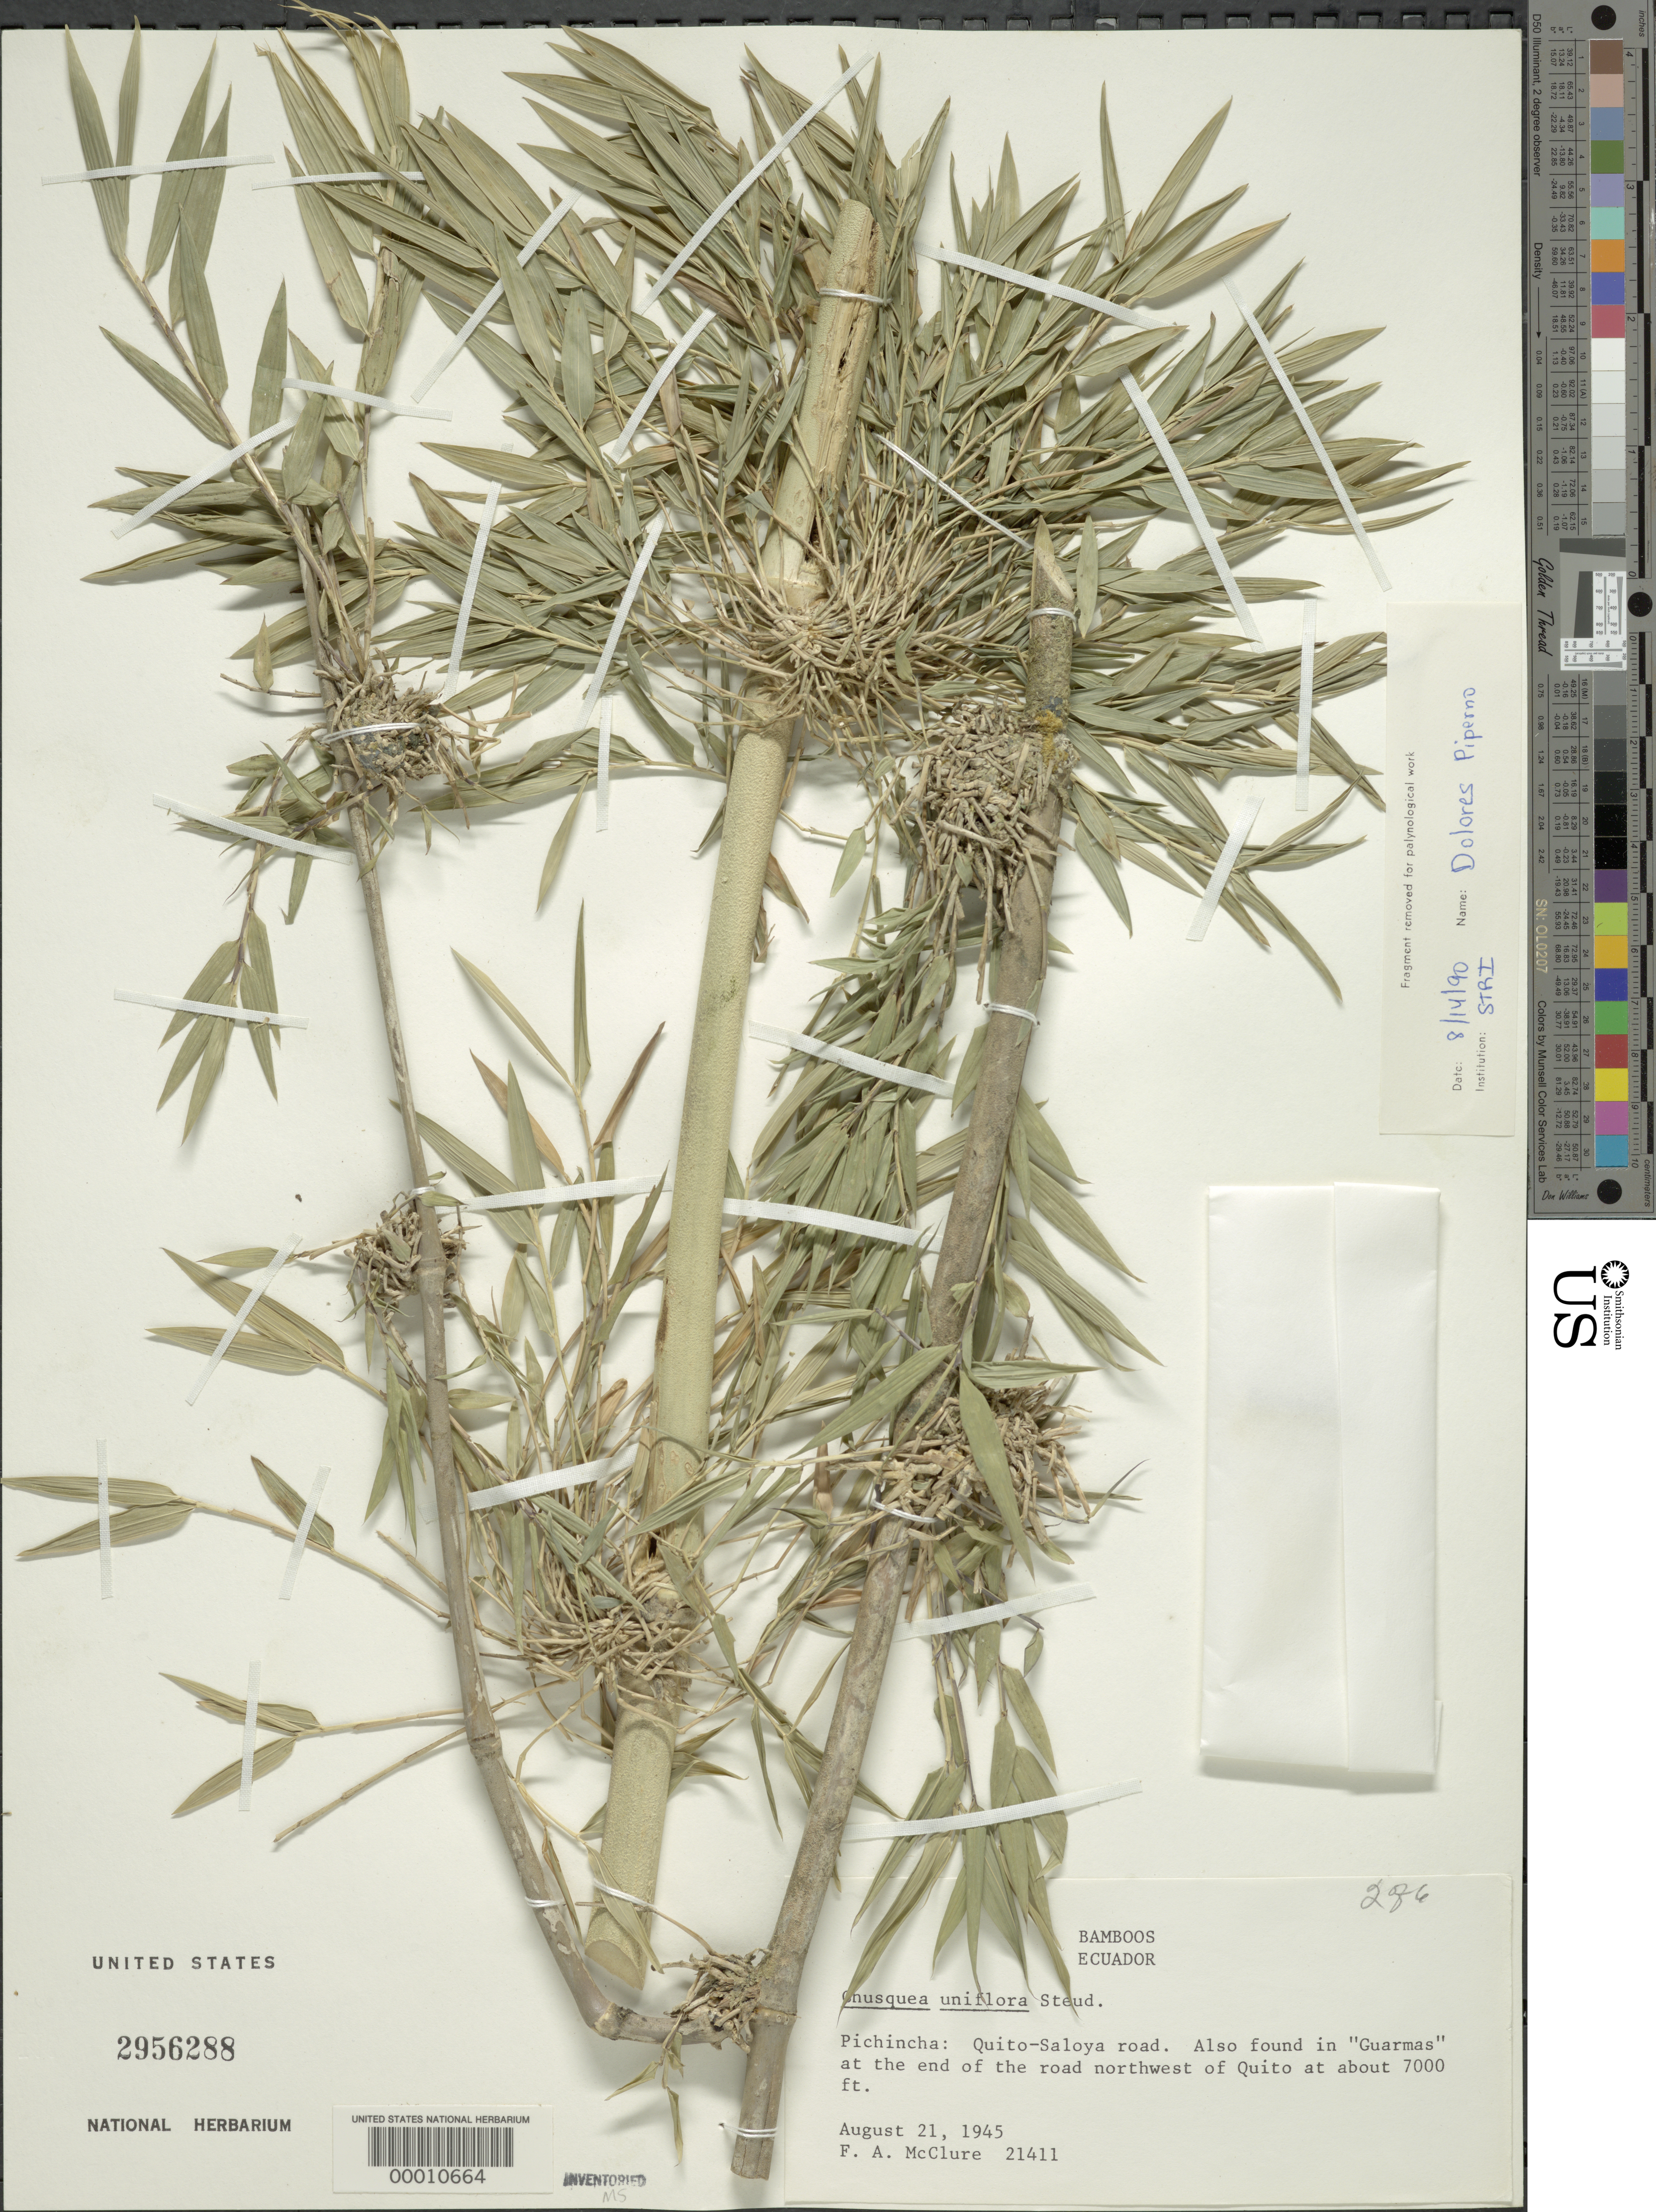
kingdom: Plantae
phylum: Tracheophyta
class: Liliopsida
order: Poales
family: Poaceae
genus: Chusquea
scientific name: Chusquea uniflora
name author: Steud.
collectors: F. A. McClure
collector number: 21411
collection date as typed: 21 Aug 1945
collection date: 1945-08-21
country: Ecuador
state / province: Pichincha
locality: Quito, saloya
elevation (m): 1745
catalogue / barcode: US 2956288